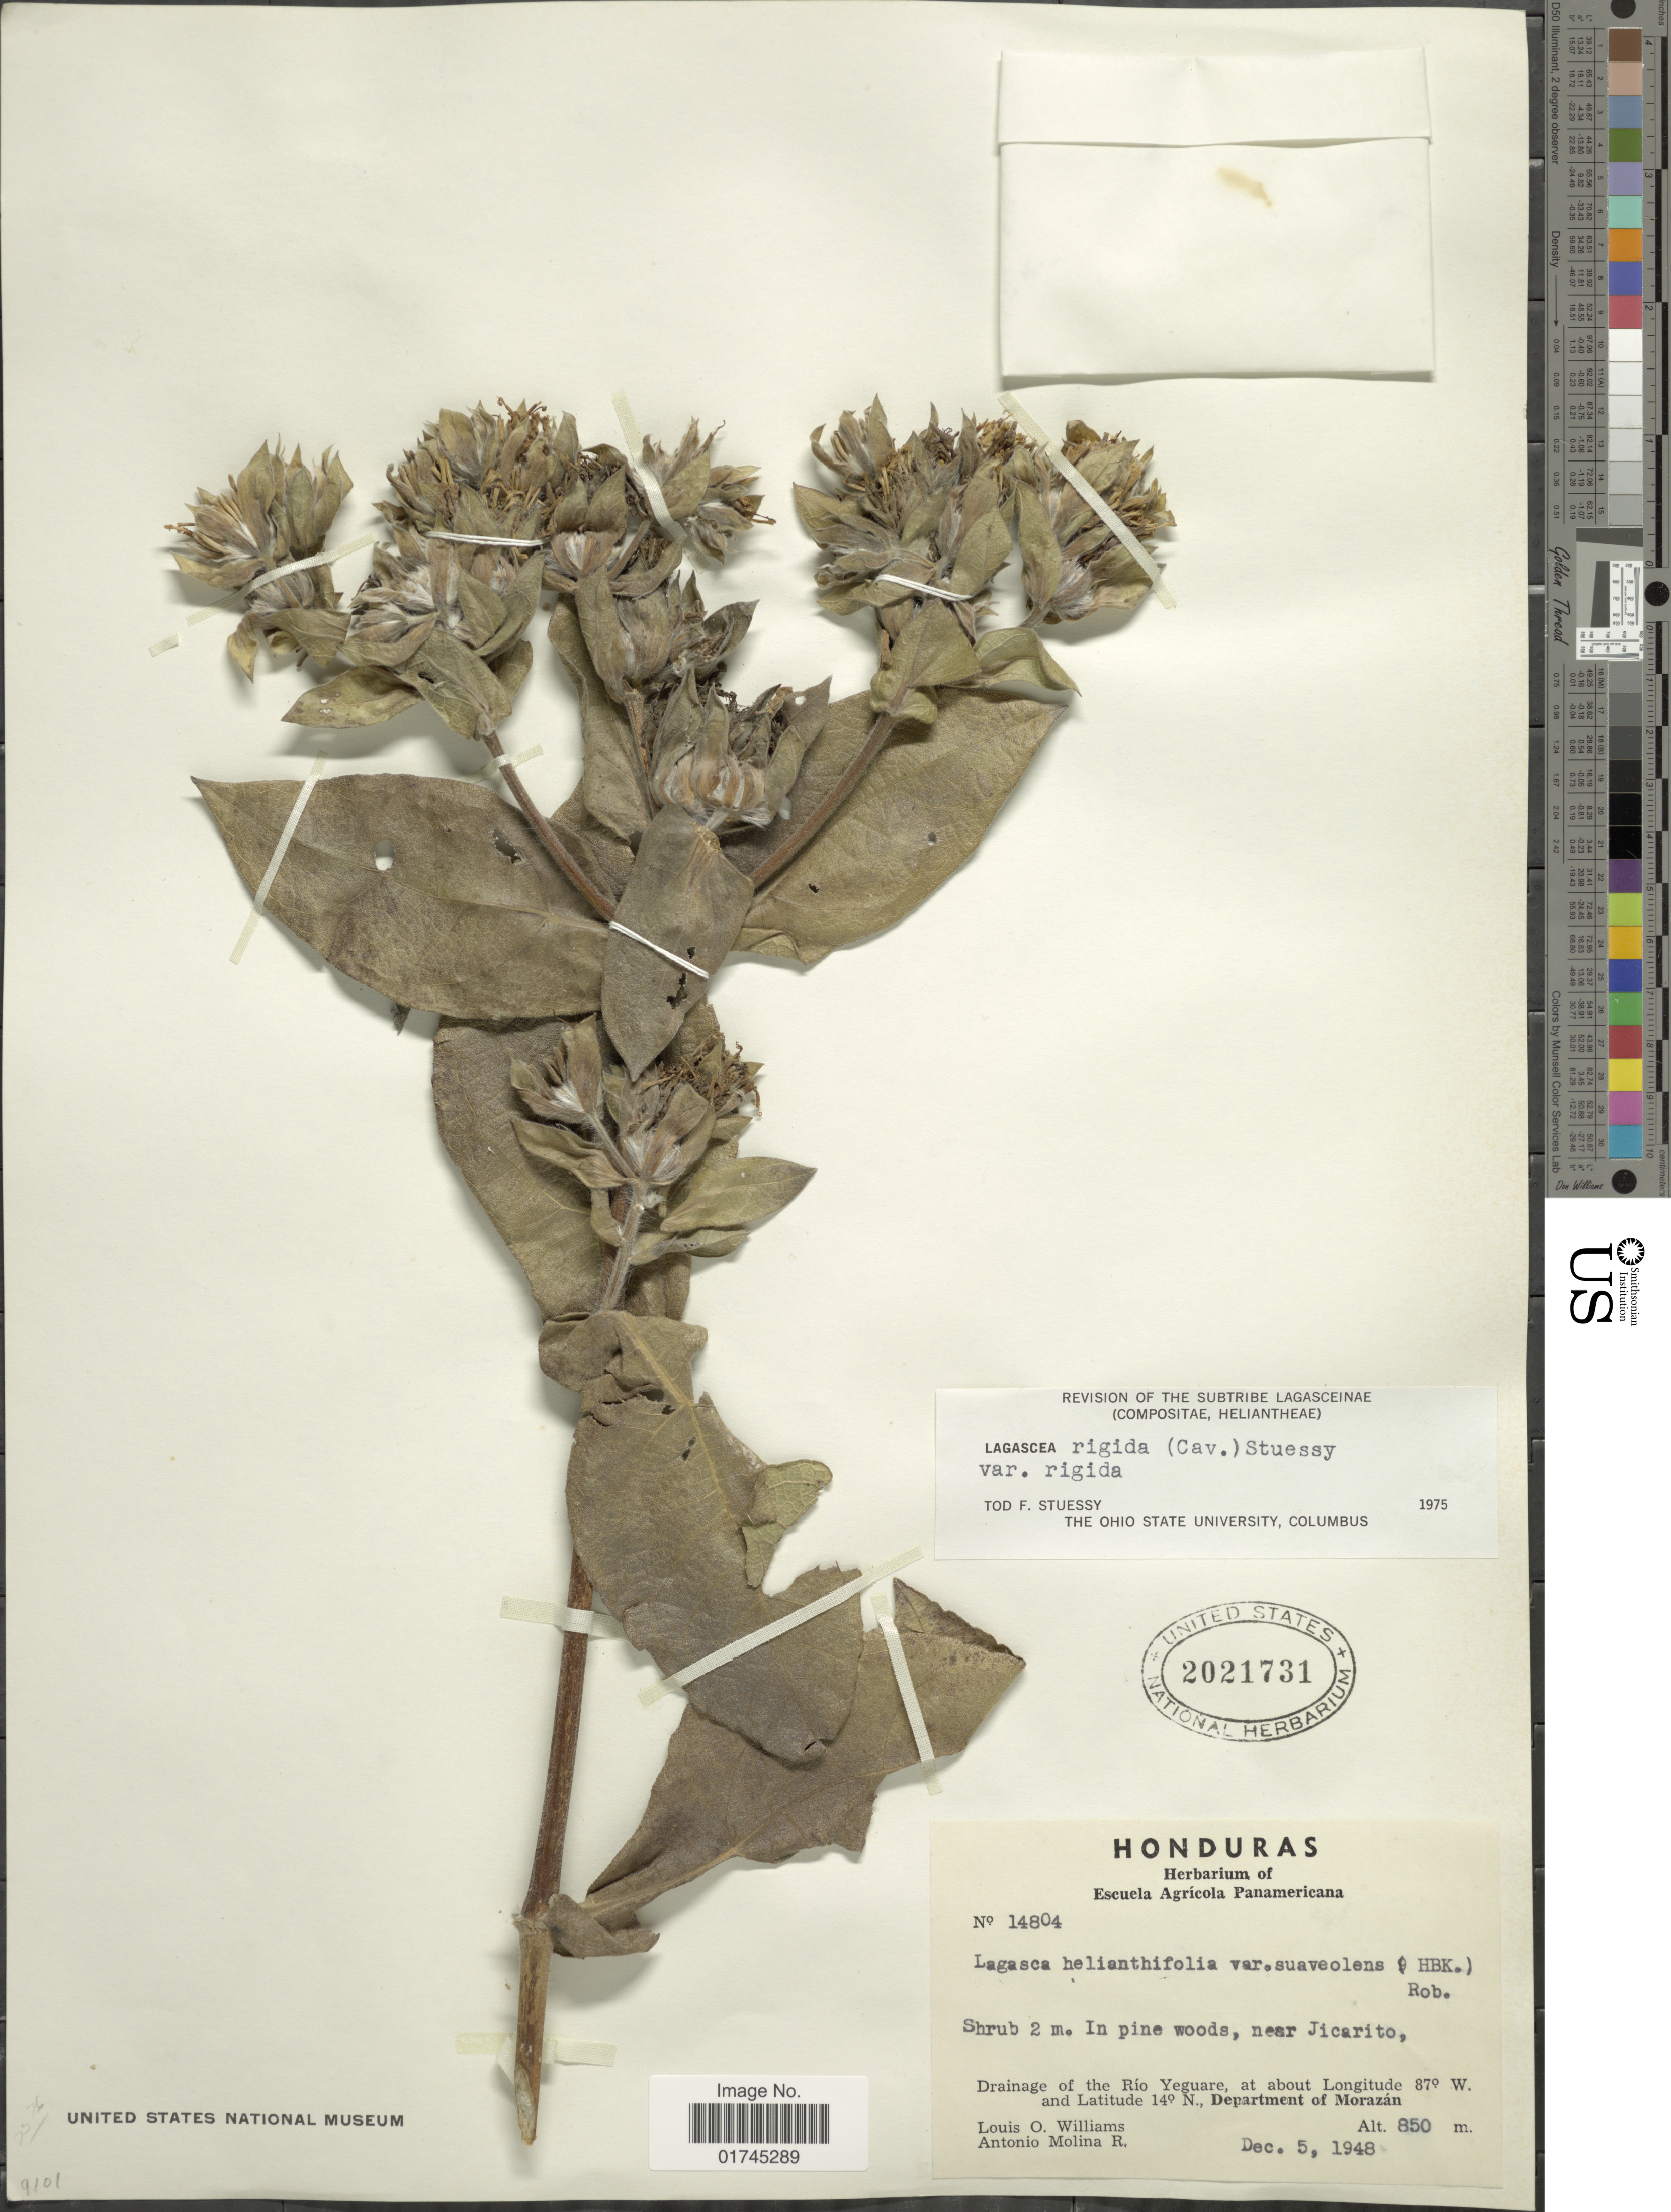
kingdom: Plantae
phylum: Tracheophyta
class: Magnoliopsida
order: Asterales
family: Asteraceae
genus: Lagascea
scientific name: Lagascea helianthifolia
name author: Kunth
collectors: L. O. Williams & A. Molina R.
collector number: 14804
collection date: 1948-12-05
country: Honduras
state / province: Fco. Morazán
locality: Drainage of the Rio Yeguare, in pine woods, near Jicarito.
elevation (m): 850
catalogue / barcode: US 2021731